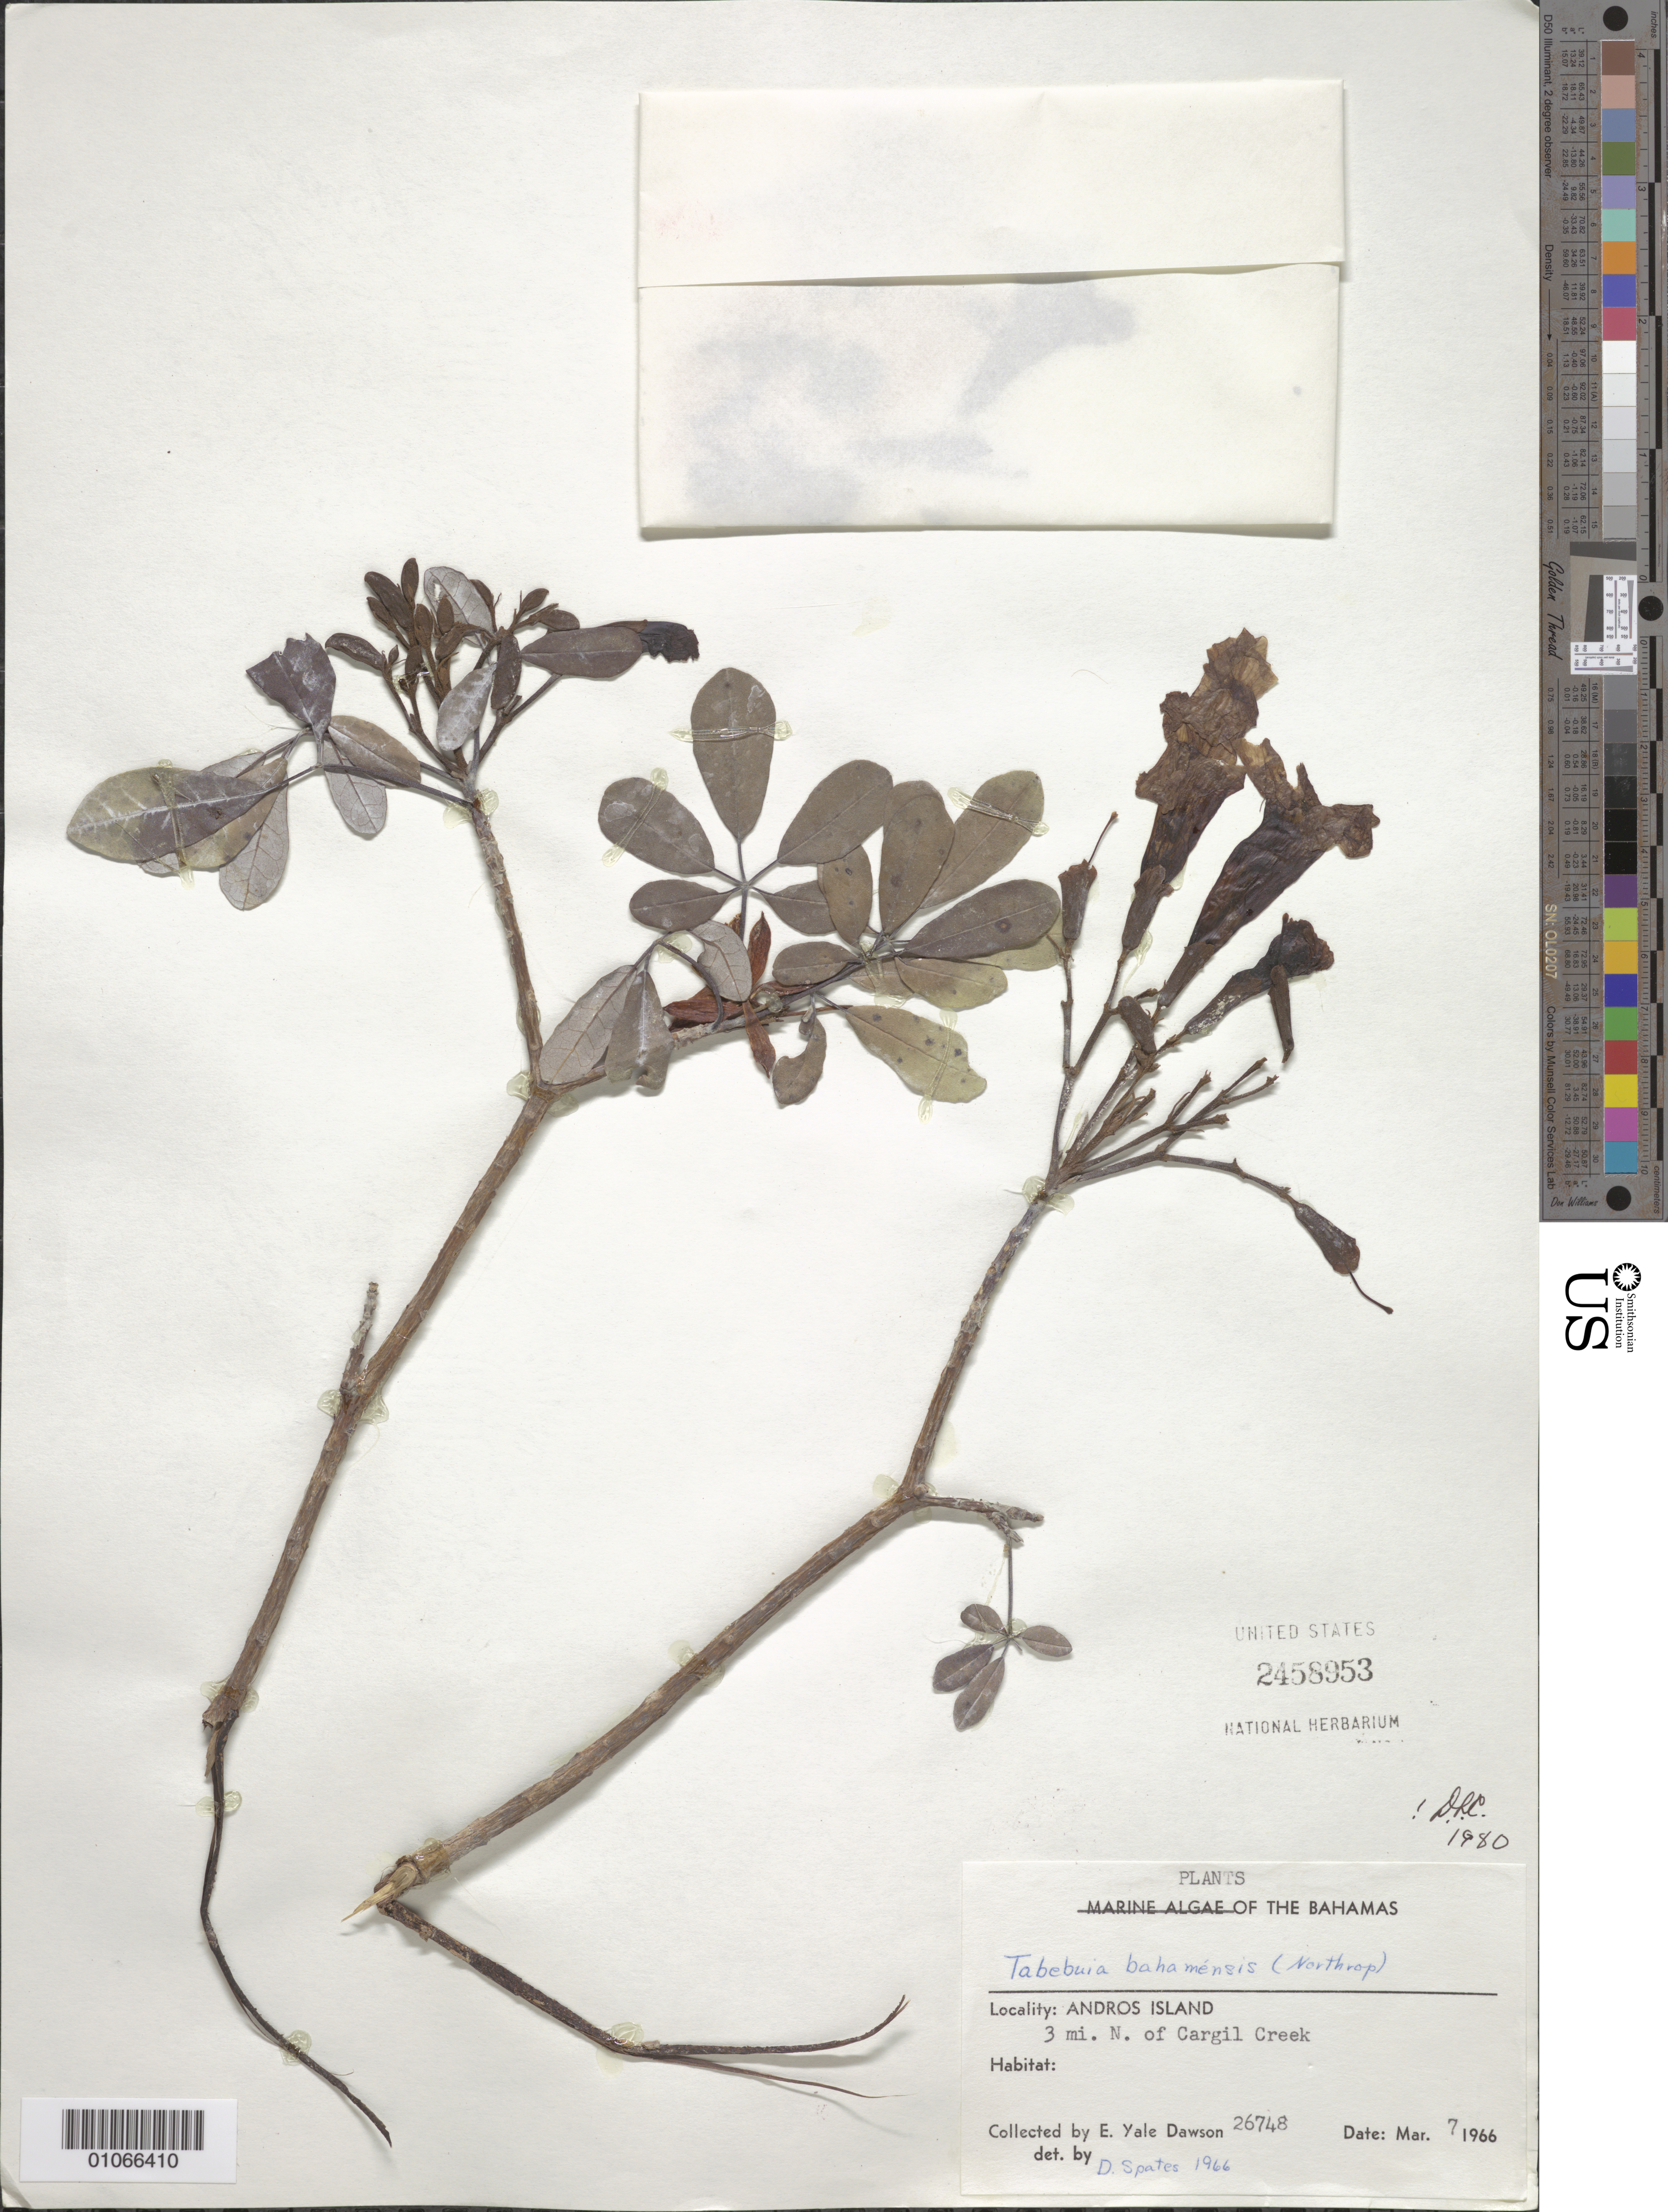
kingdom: Plantae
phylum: Tracheophyta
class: Magnoliopsida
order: Lamiales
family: Bignoniaceae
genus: Tabebuia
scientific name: Tabebuia bahamensis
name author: (Northr.) Britton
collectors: E. Y. Dawson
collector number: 26748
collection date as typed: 07 Mar 1966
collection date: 1966-03-07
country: Bahamas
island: Andros I.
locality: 3 miles north of Cargil Creek.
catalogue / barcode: US 2458953